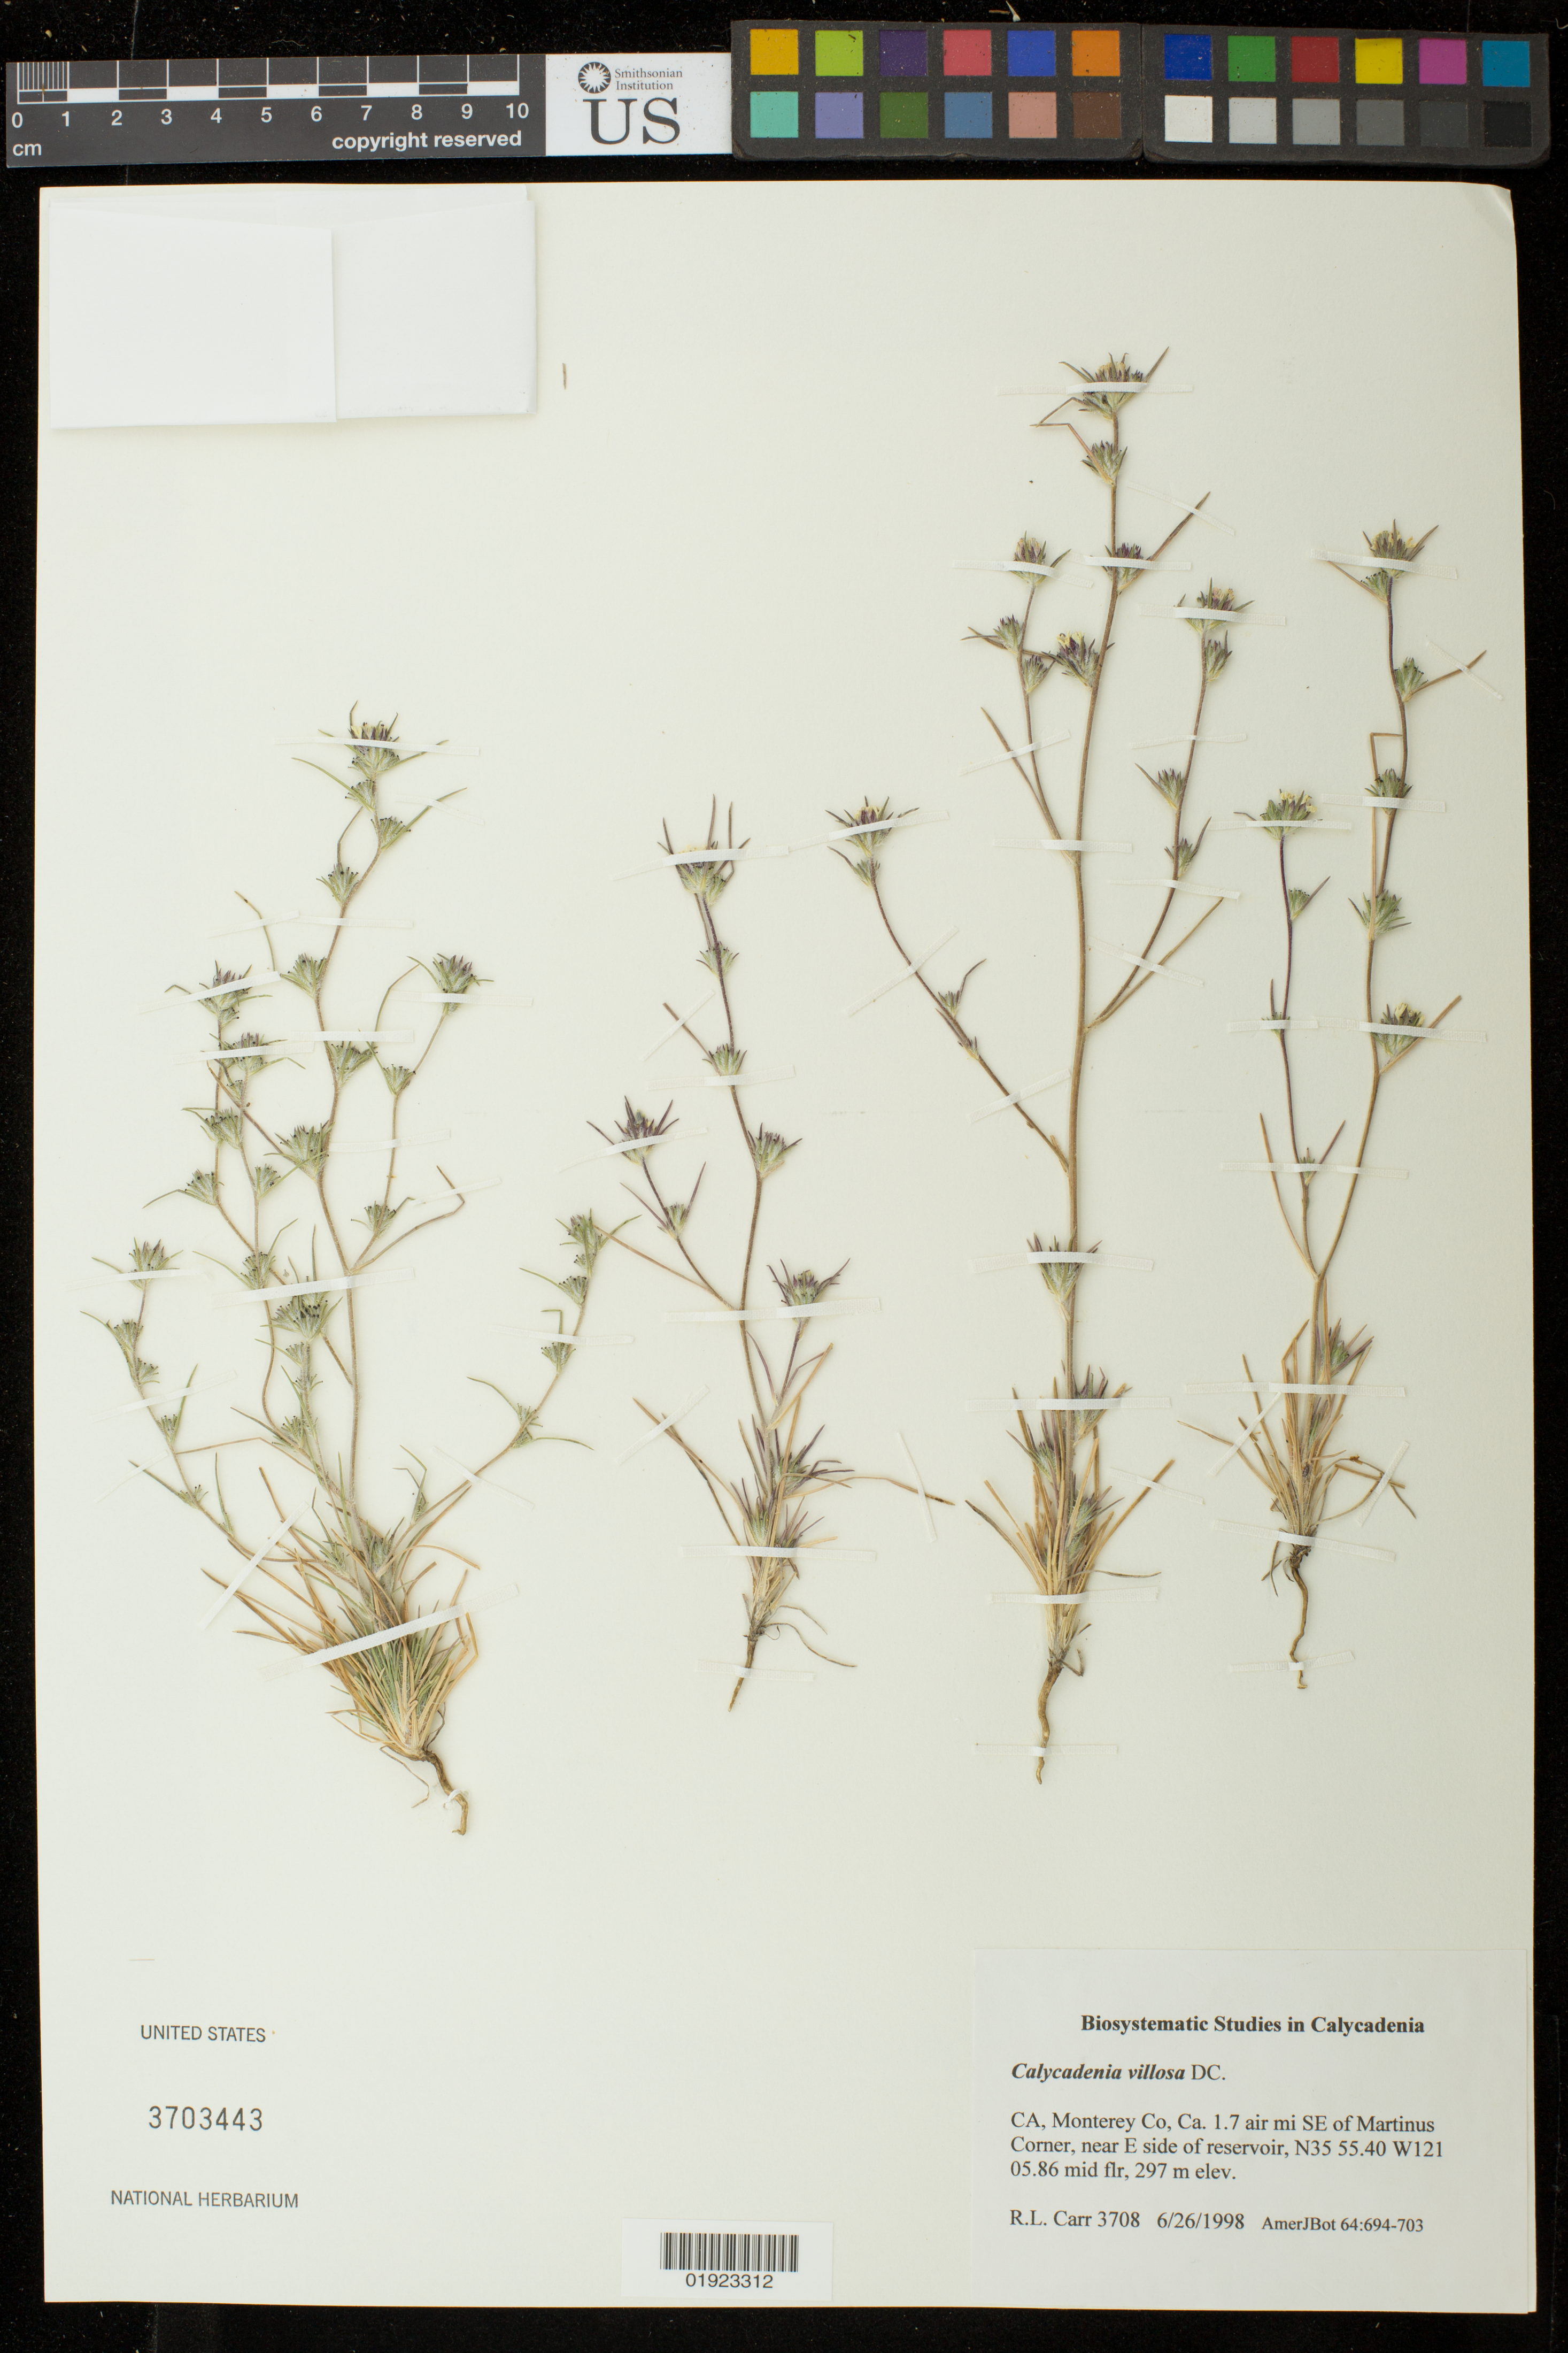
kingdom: Plantae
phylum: Tracheophyta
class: Magnoliopsida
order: Asterales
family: Asteraceae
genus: Calycadenia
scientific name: Calycadenia villosa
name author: DC.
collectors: R. Carr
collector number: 3708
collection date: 1998-06-26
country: United States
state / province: California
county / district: Monterey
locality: ca. 1.7 air mi SE of Martinus Corner, near E side of reservoir.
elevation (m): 297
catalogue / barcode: US 3703443